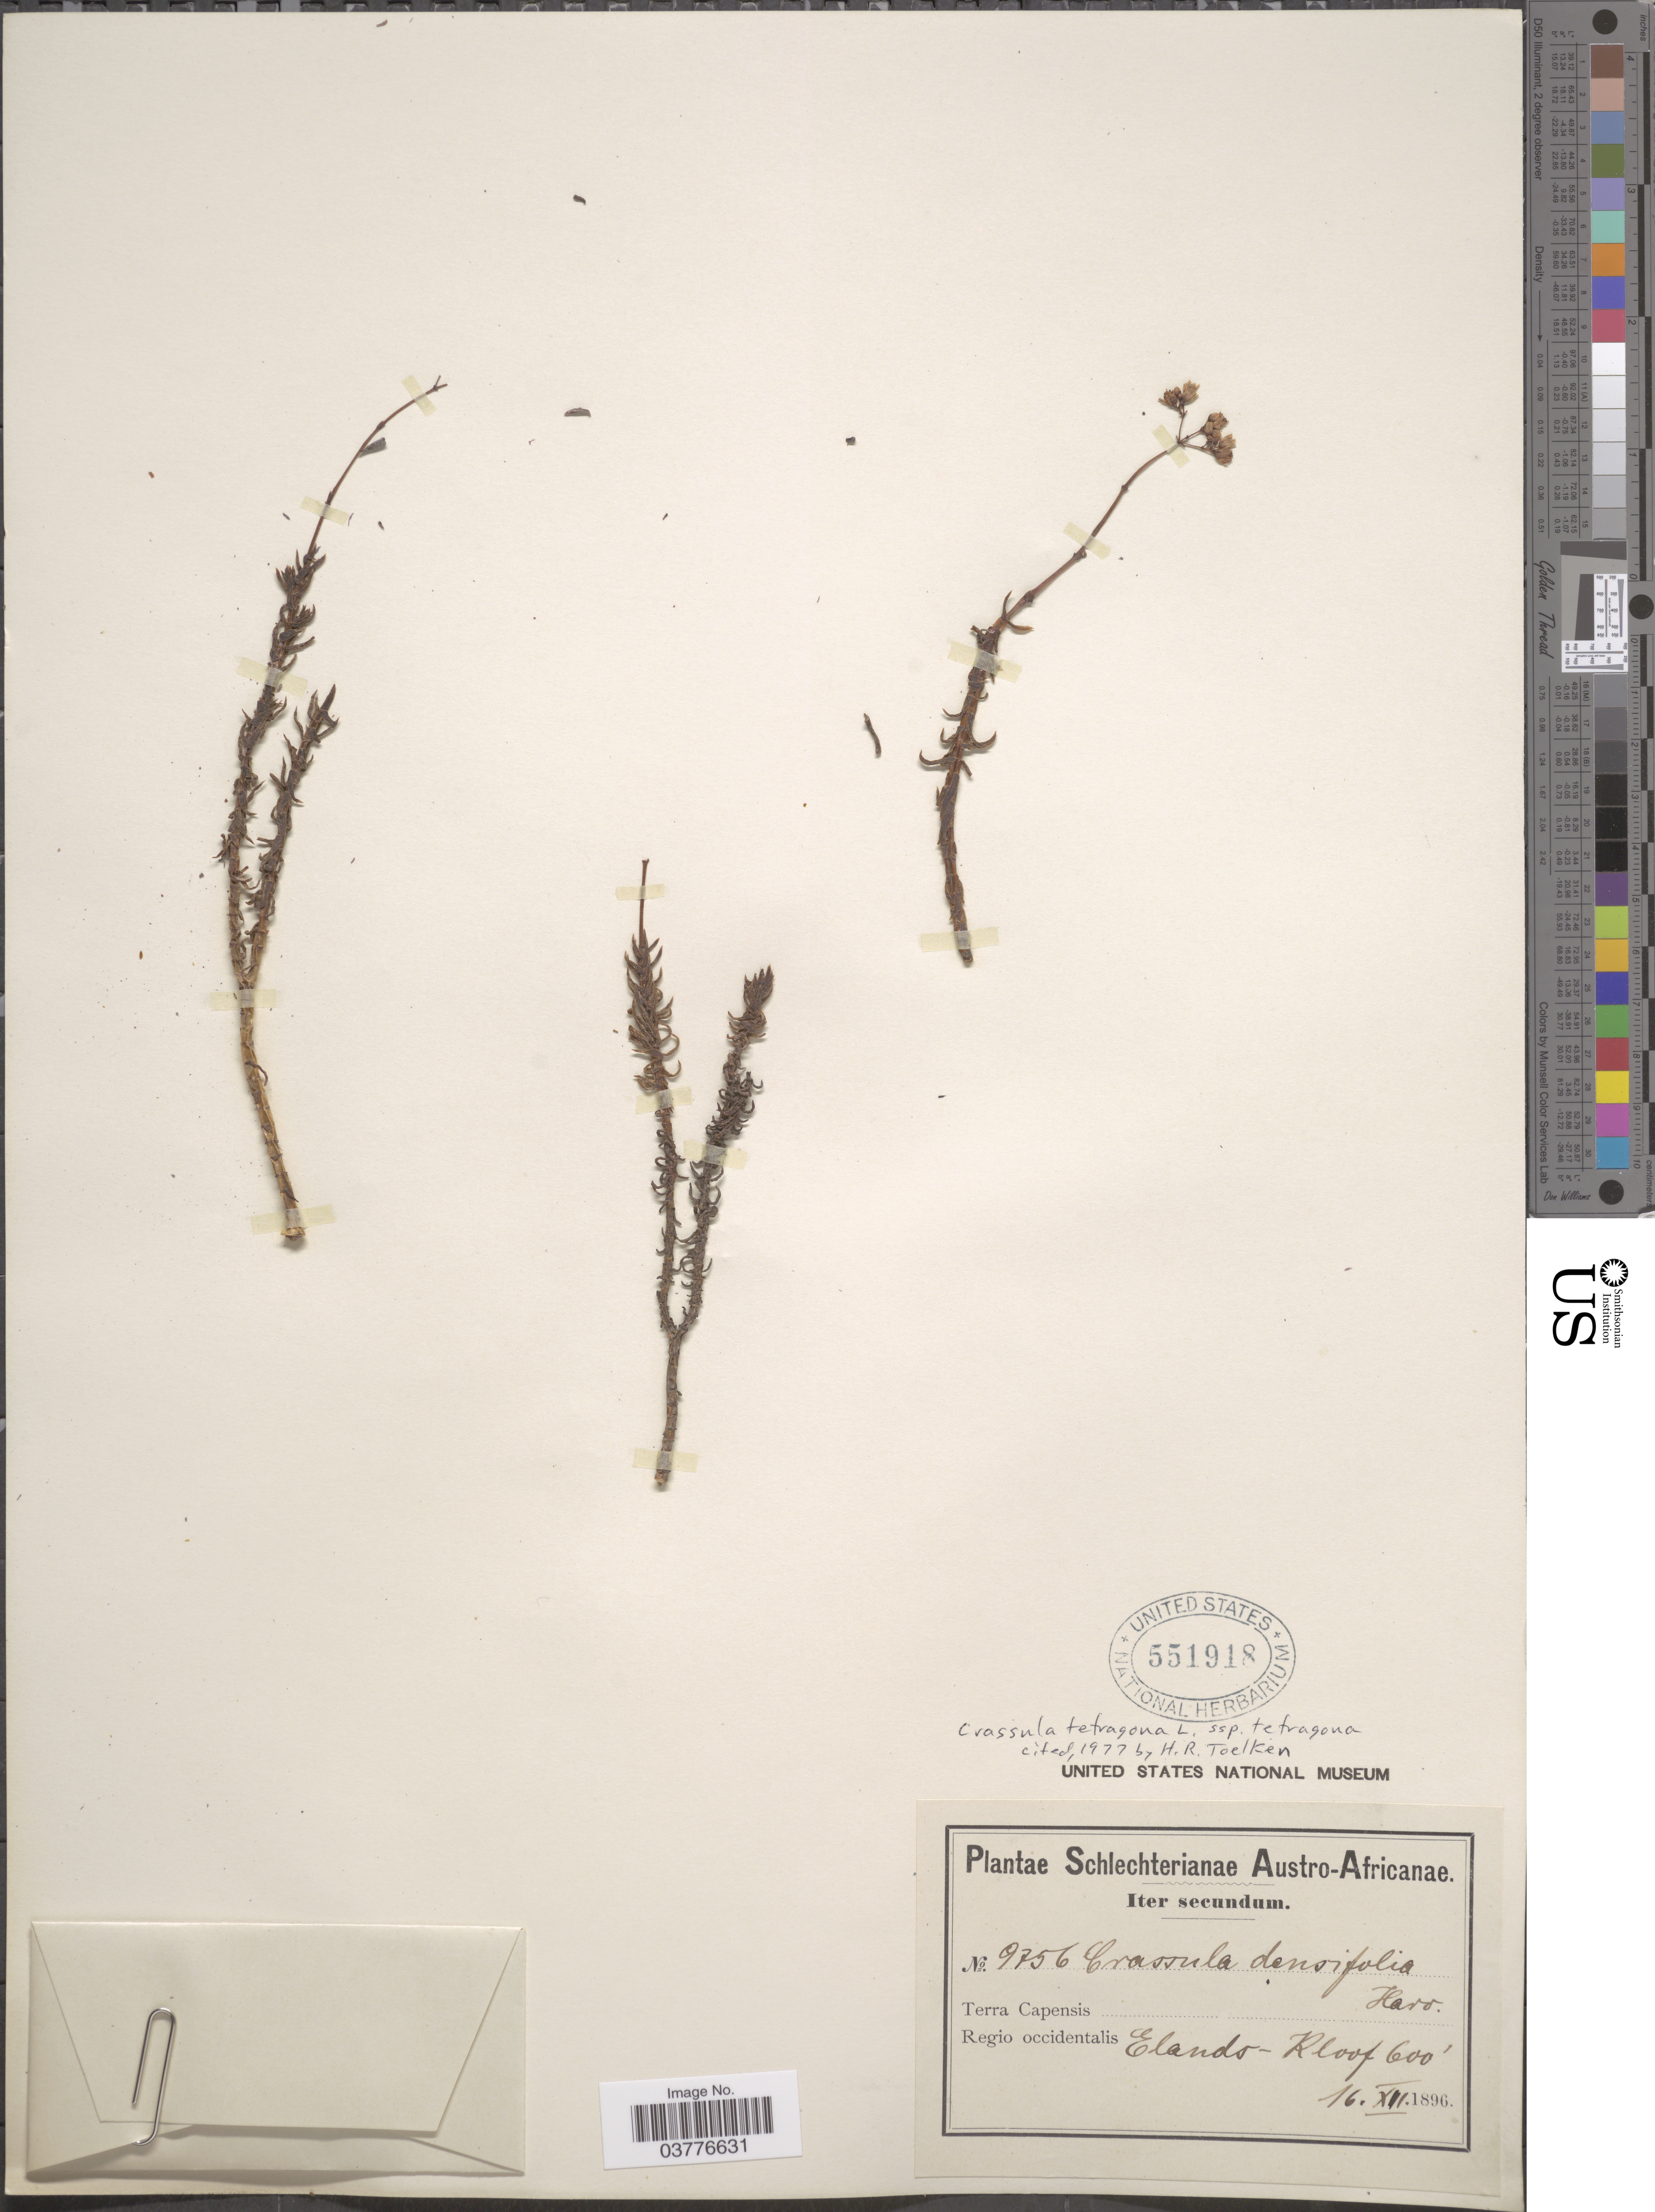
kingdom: Plantae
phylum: Tracheophyta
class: Magnoliopsida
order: Saxifragales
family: Crassulaceae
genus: Crassula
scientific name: Crassula tetragona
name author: L.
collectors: Schlechter, --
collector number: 9756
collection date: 1896-12-16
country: South Africa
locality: Austro-Africanae. Terra Capensis. Regio occidentalis. Elands- Kloof.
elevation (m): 183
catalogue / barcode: US 551918